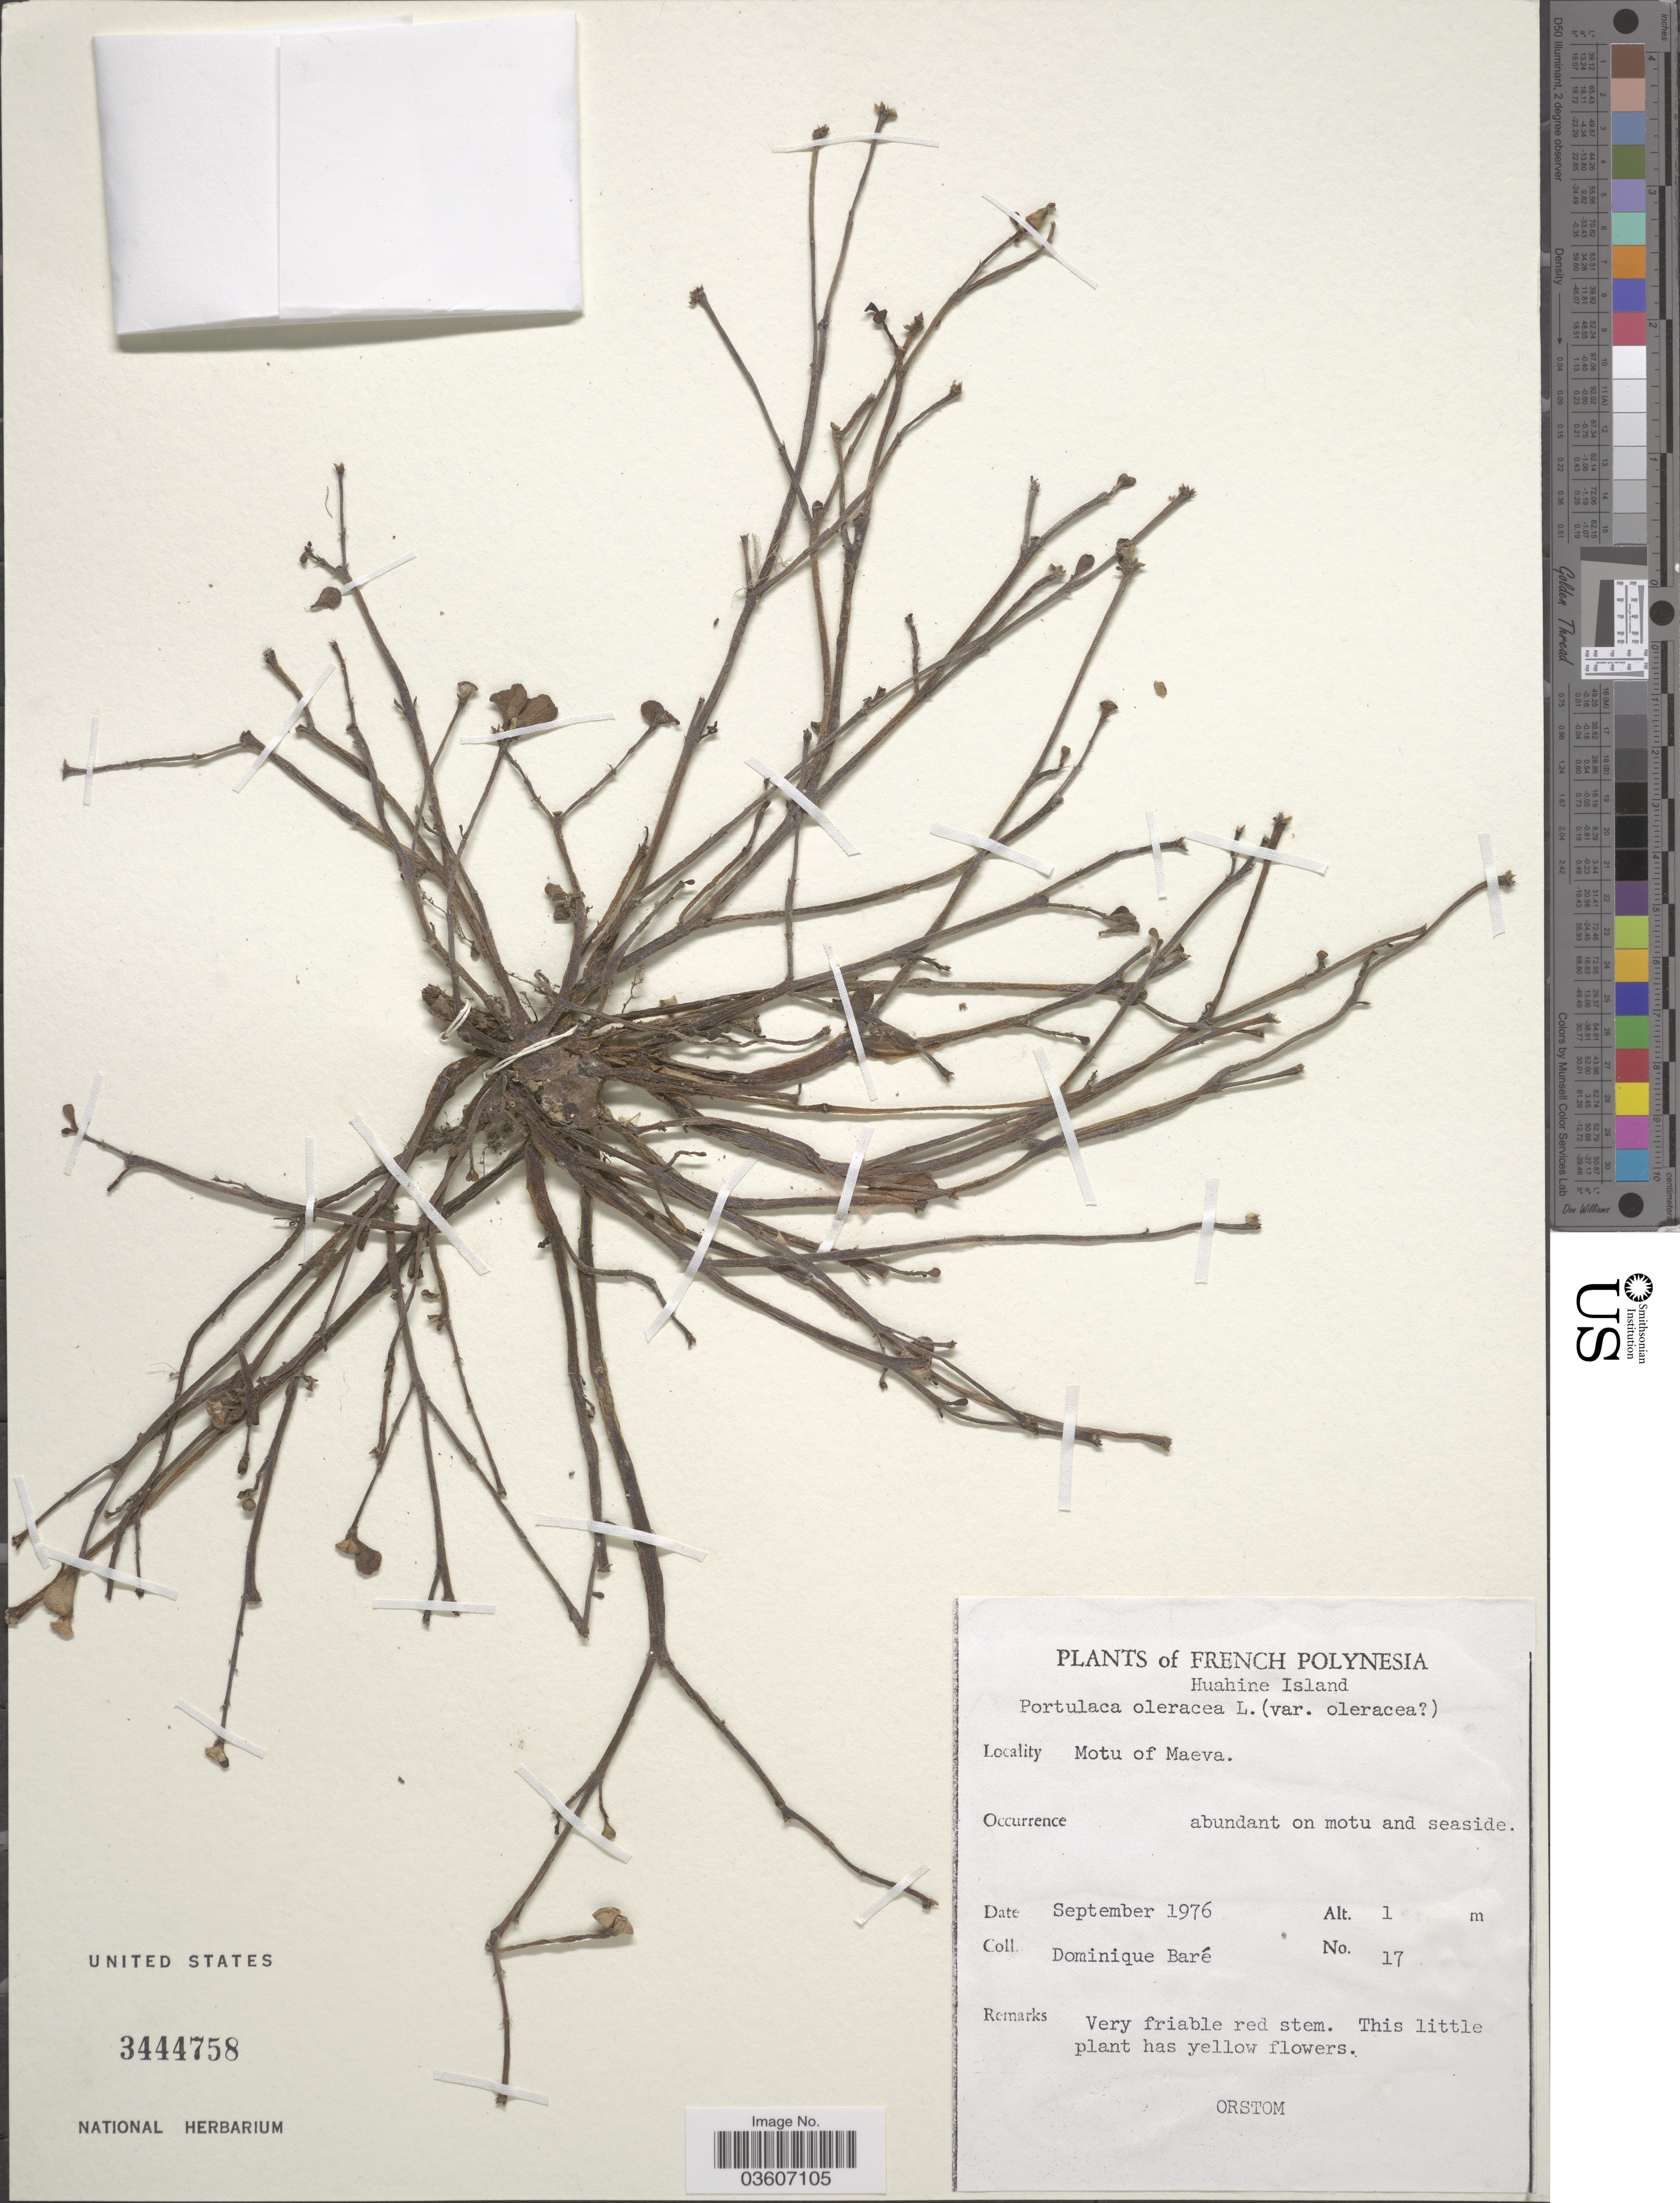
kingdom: Plantae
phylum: Tracheophyta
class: Magnoliopsida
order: Caryophyllales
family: Portulacaceae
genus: Portulaca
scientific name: Portulaca oleracea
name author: L.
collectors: D. Baré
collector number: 17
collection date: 1976-09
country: French Polynesia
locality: Huahine Island. Motu of Maeva.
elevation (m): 1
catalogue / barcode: US 3444758